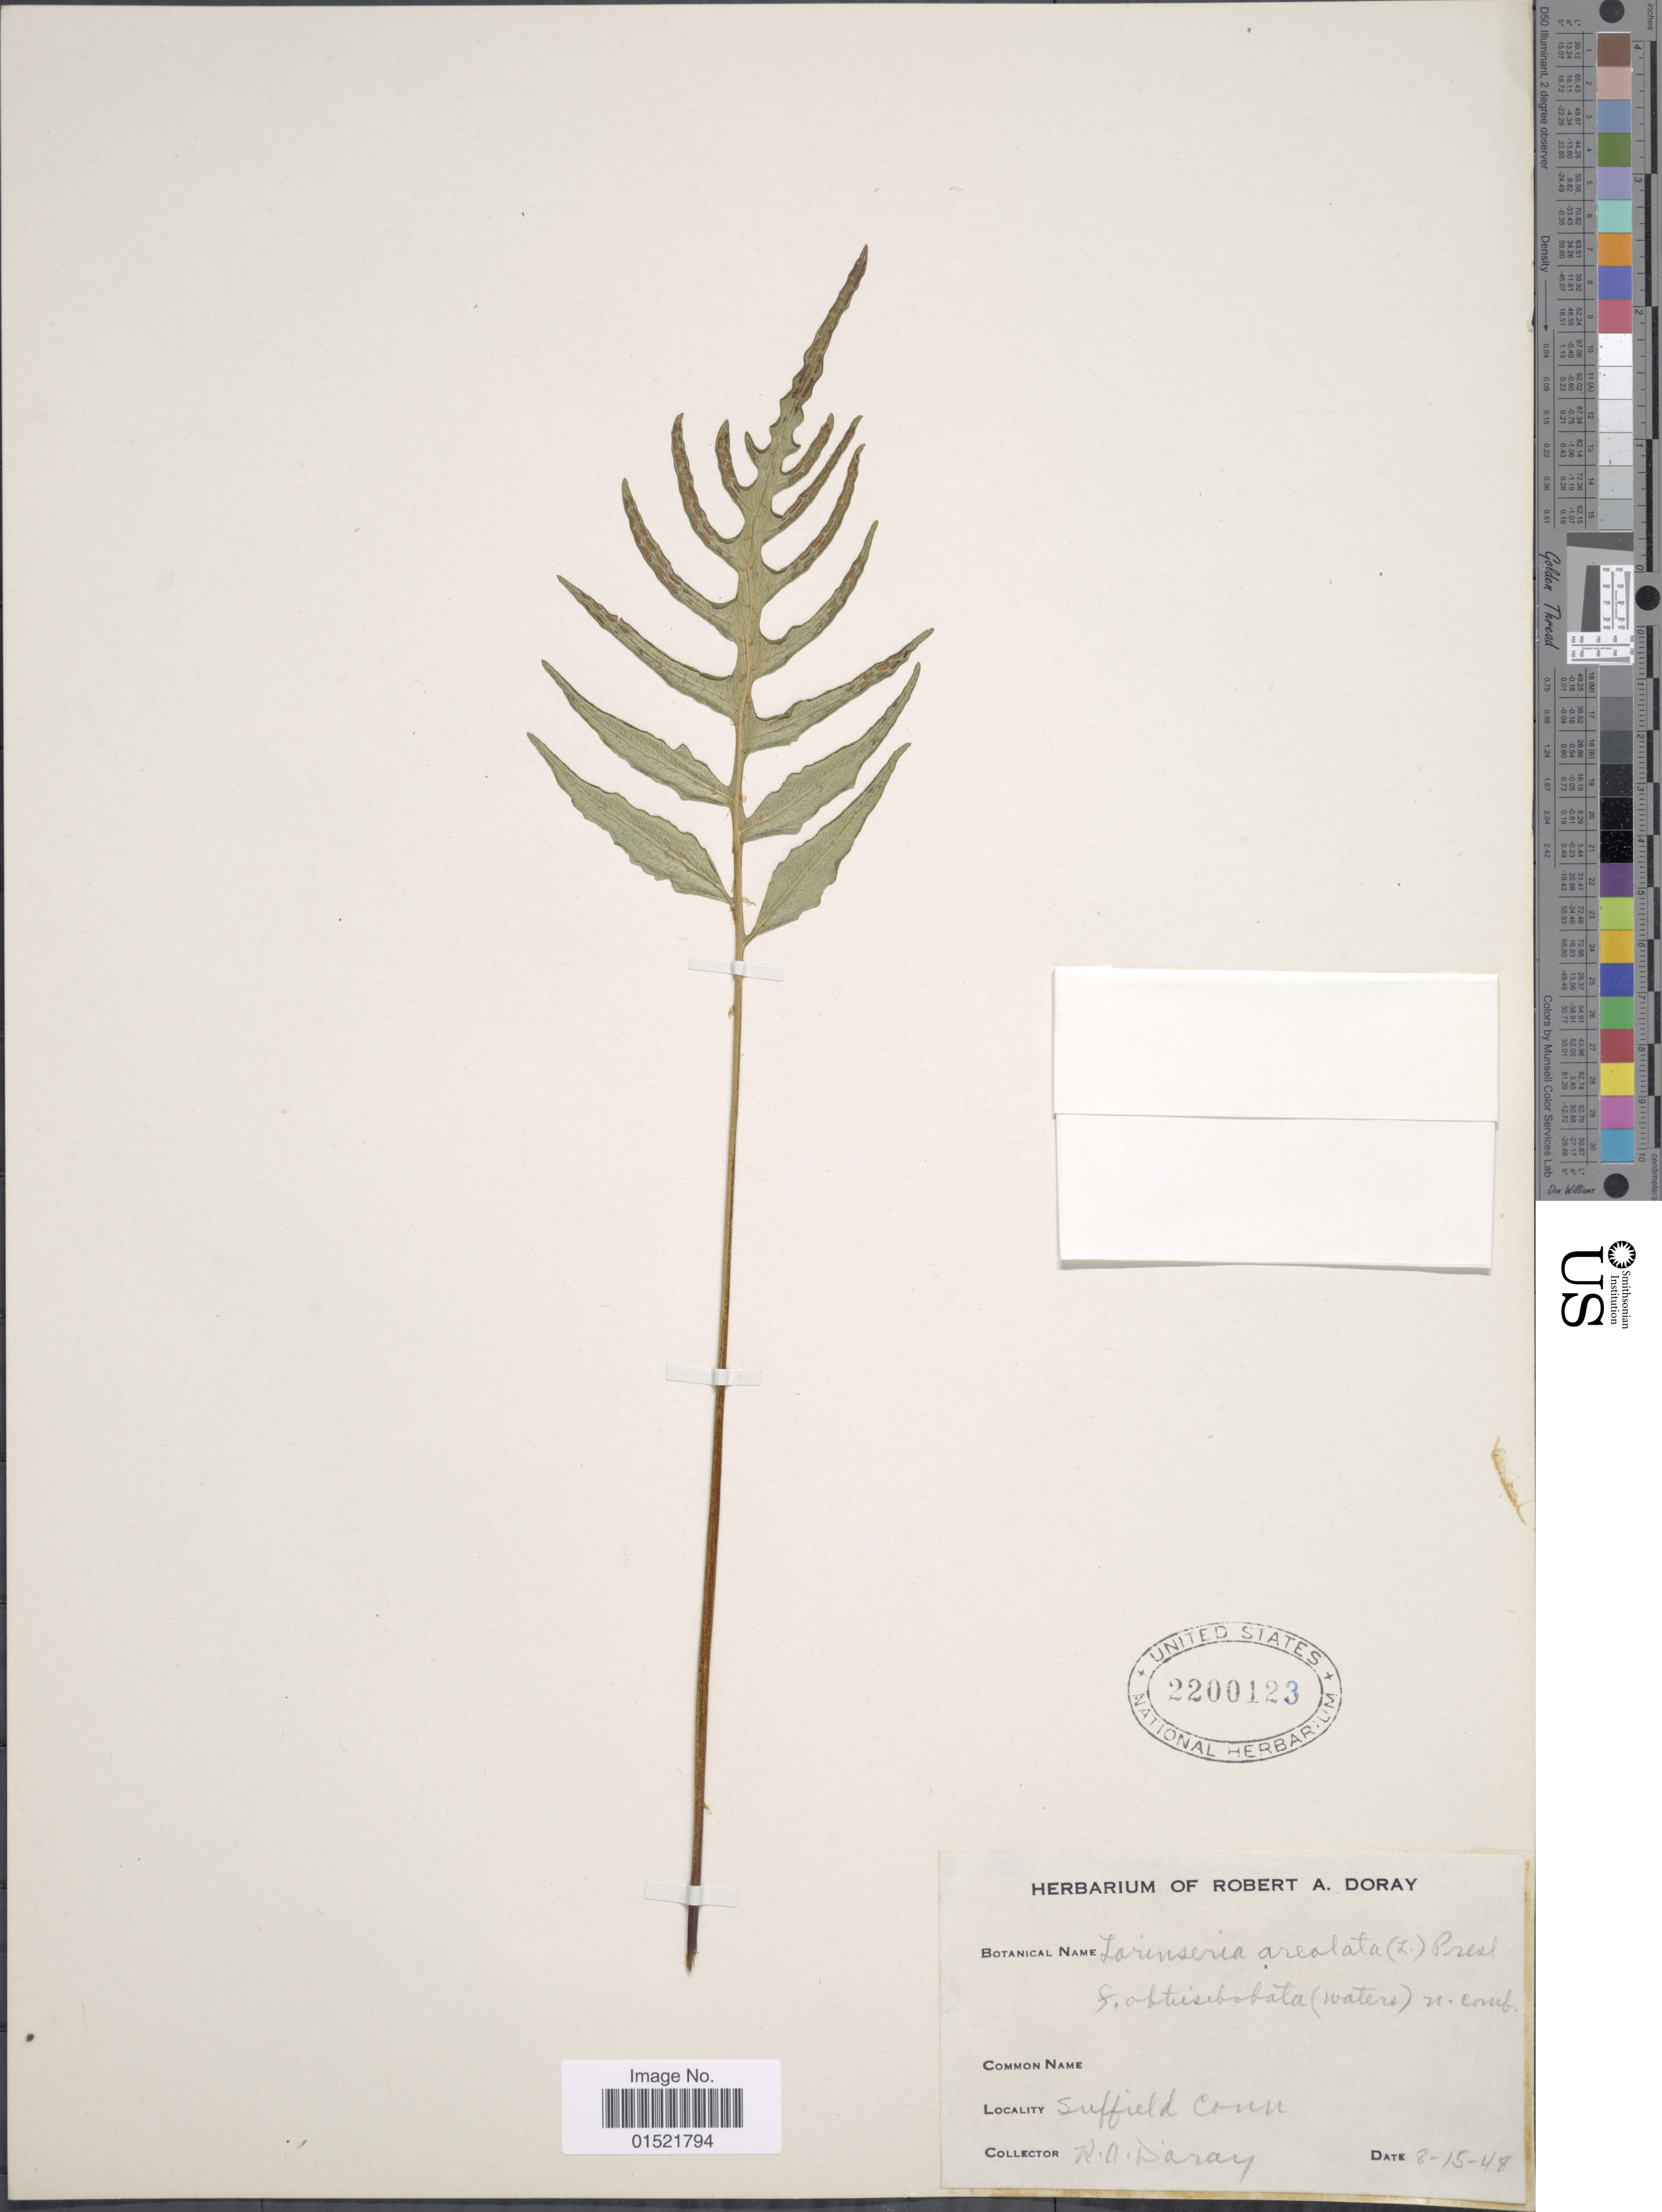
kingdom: Plantae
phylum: Tracheophyta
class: Polypodiopsida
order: Polypodiales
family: Blechnaceae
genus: Woodwardia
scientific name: Woodwardia areolata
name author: (L.) T. Moore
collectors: R. Doray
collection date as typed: Transcribed d/m/y: 15/8/48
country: United States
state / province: Connecticut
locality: Suffield, Conn.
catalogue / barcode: US 2200123